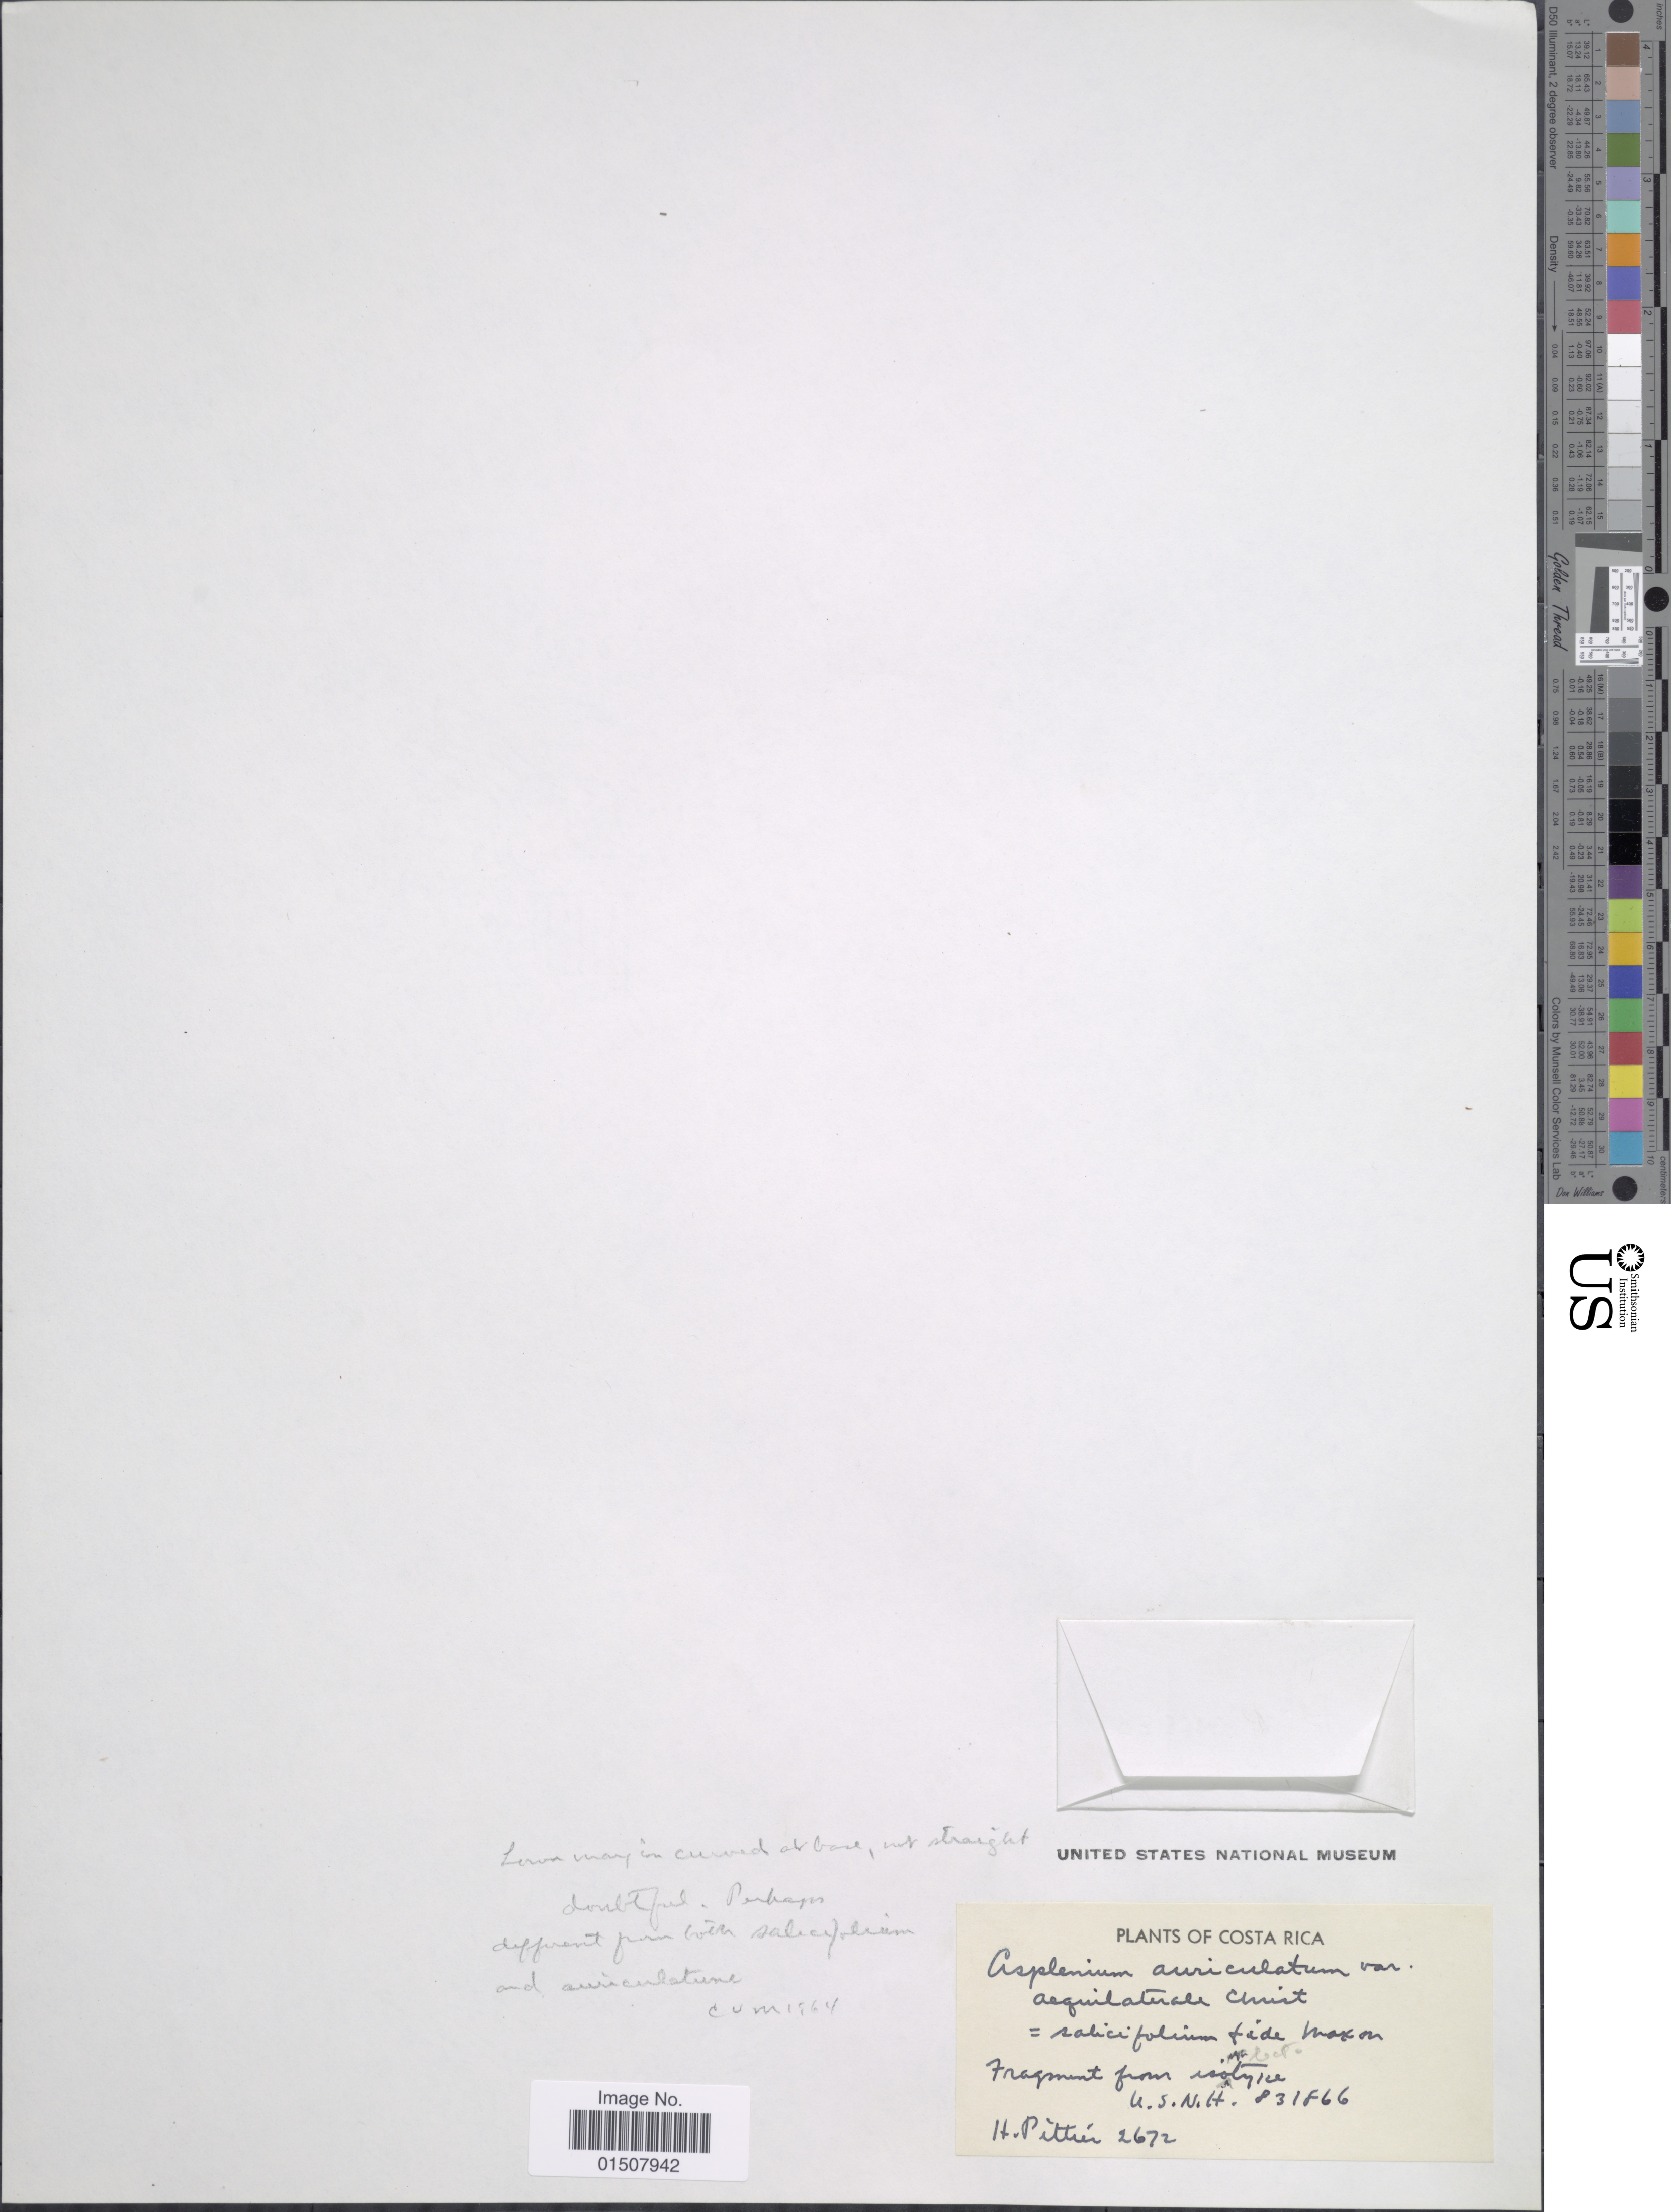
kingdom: Plantae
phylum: Tracheophyta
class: Polypodiopsida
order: Polypodiales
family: Aspleniaceae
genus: Asplenium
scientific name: Asplenium salicifolium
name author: L.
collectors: H. F. Pittier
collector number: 2672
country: Costa Rica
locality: Salicifolium tide maxon , Fragment from Isoltyde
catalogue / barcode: US 831866